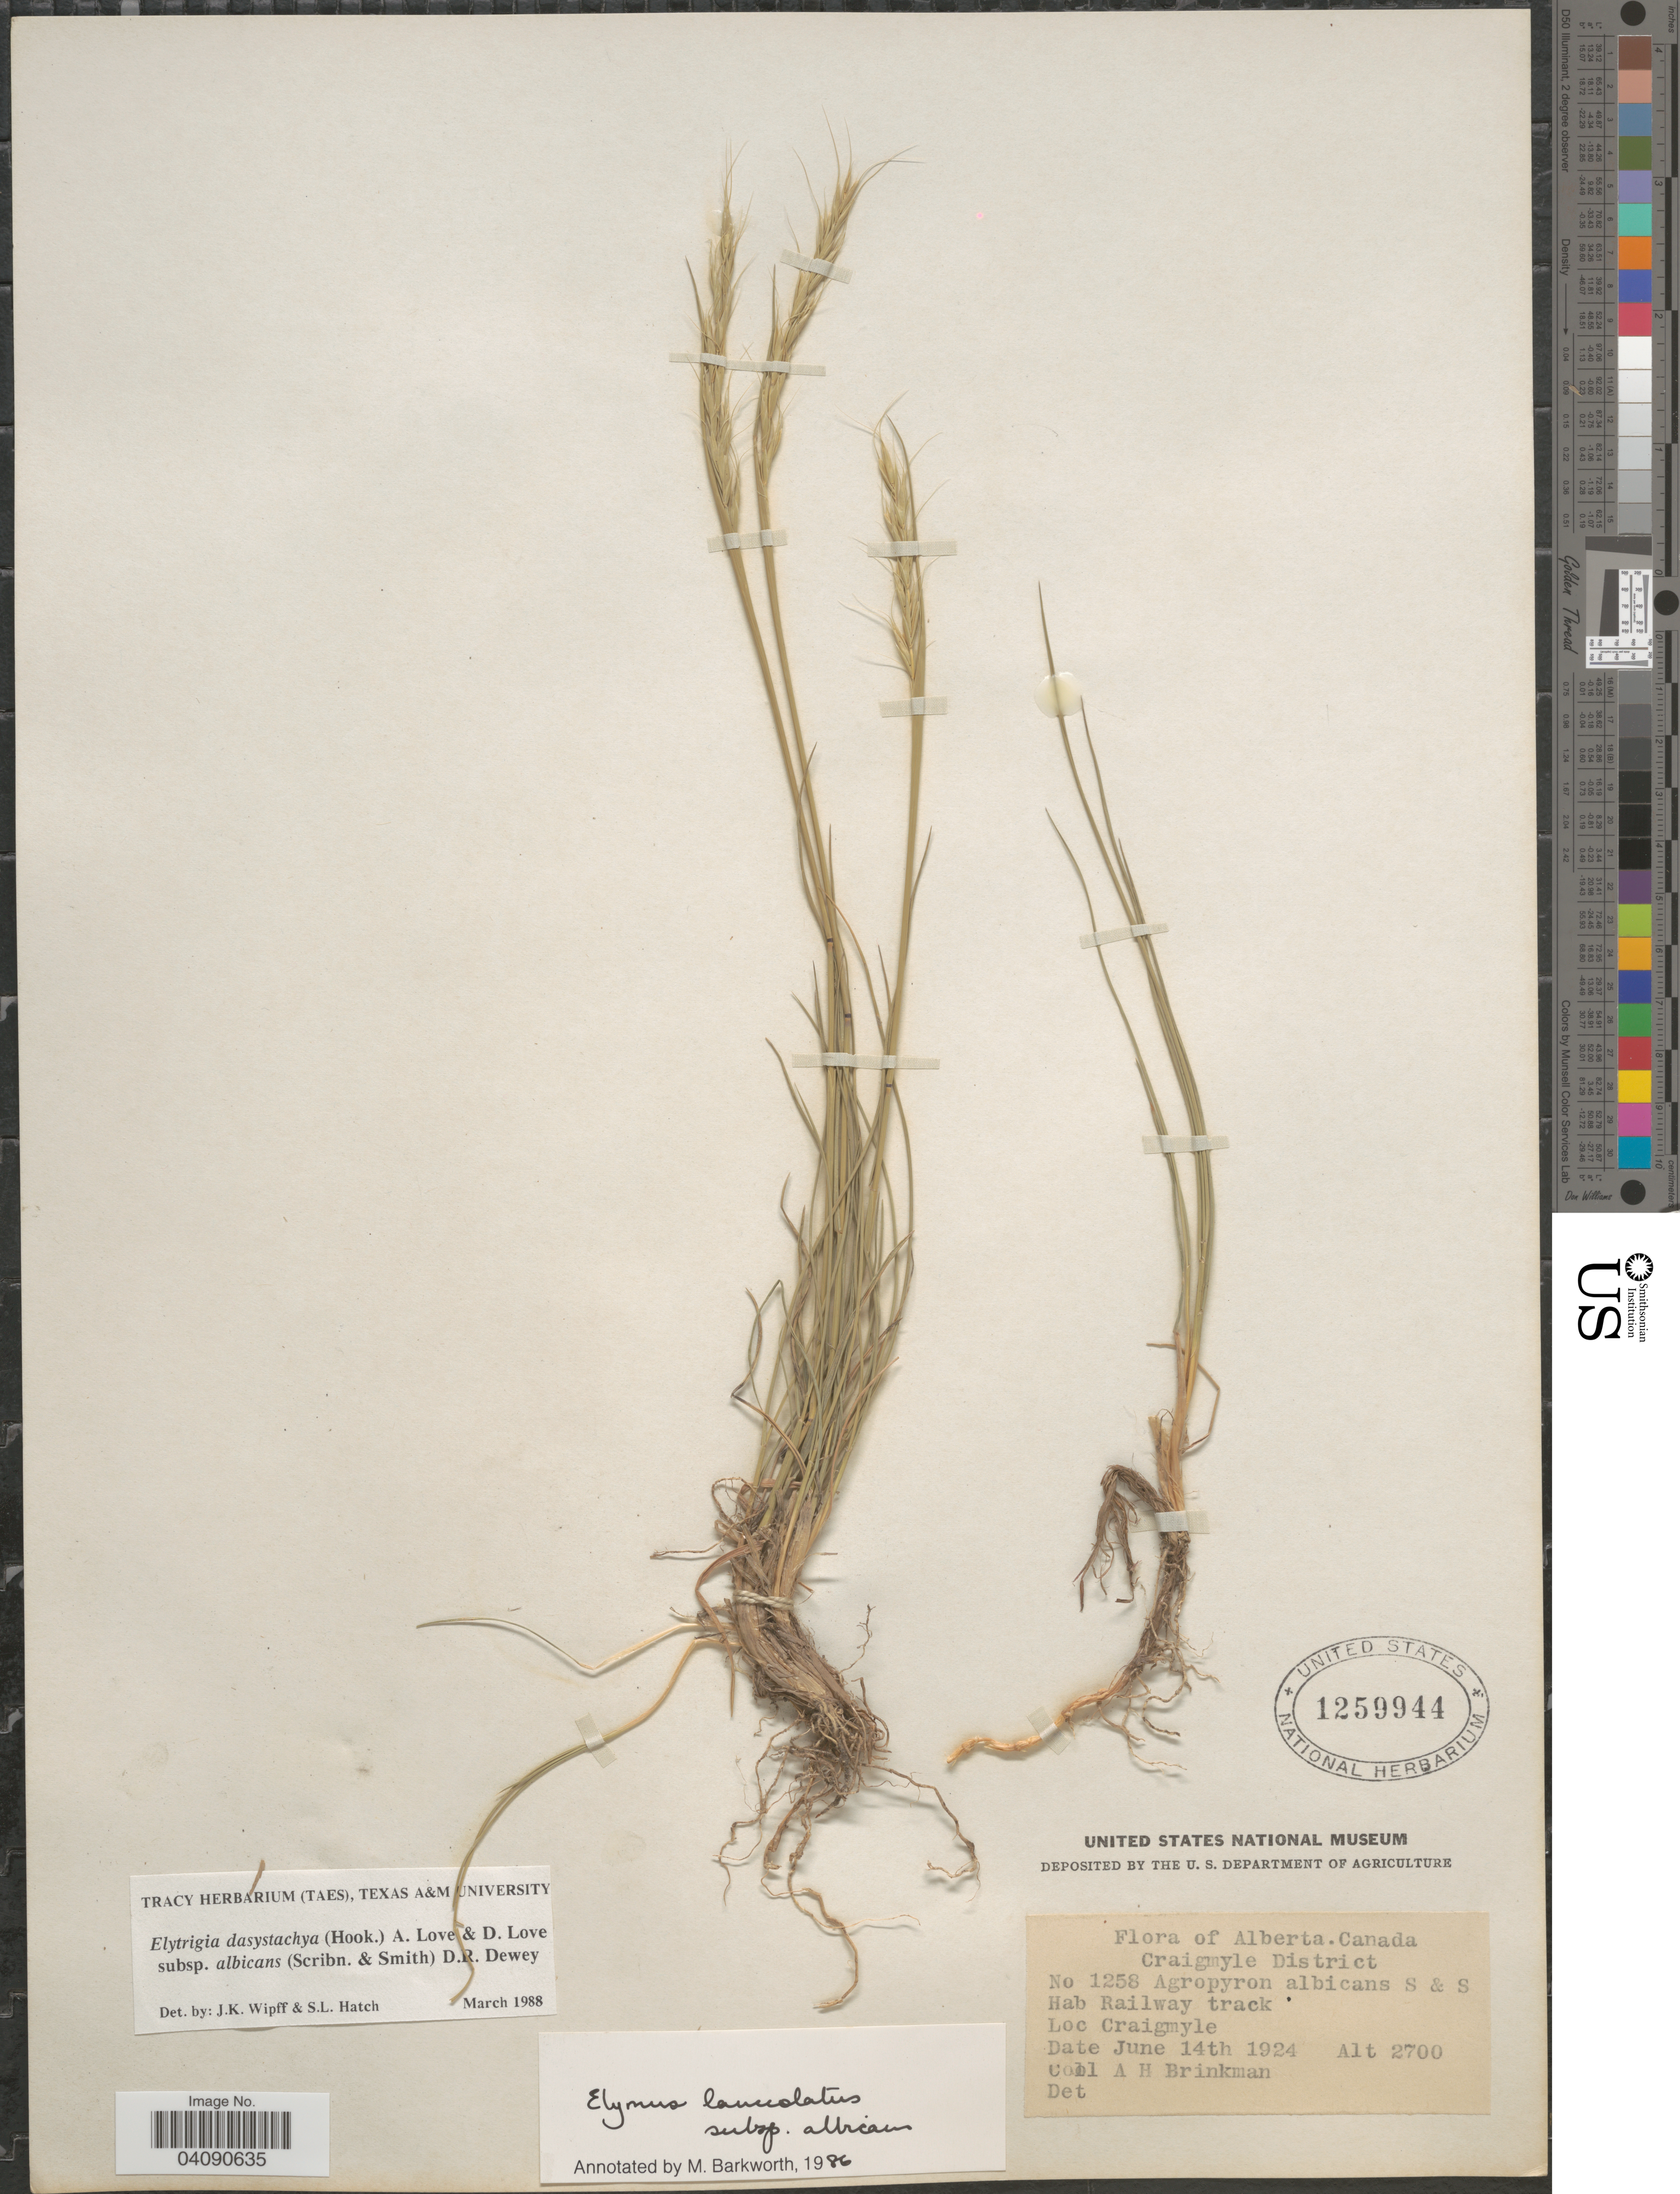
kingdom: Plantae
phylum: Tracheophyta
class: Liliopsida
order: Poales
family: Poaceae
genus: Elymus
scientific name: Elymus albicans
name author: (Scribn. & J.G. Sm.) Á. Löve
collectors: A. Brinkman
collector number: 1258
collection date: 1924-06-14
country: Canada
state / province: Alberta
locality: Craigmyle District. Railway track. Craigmyle.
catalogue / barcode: US 1259944